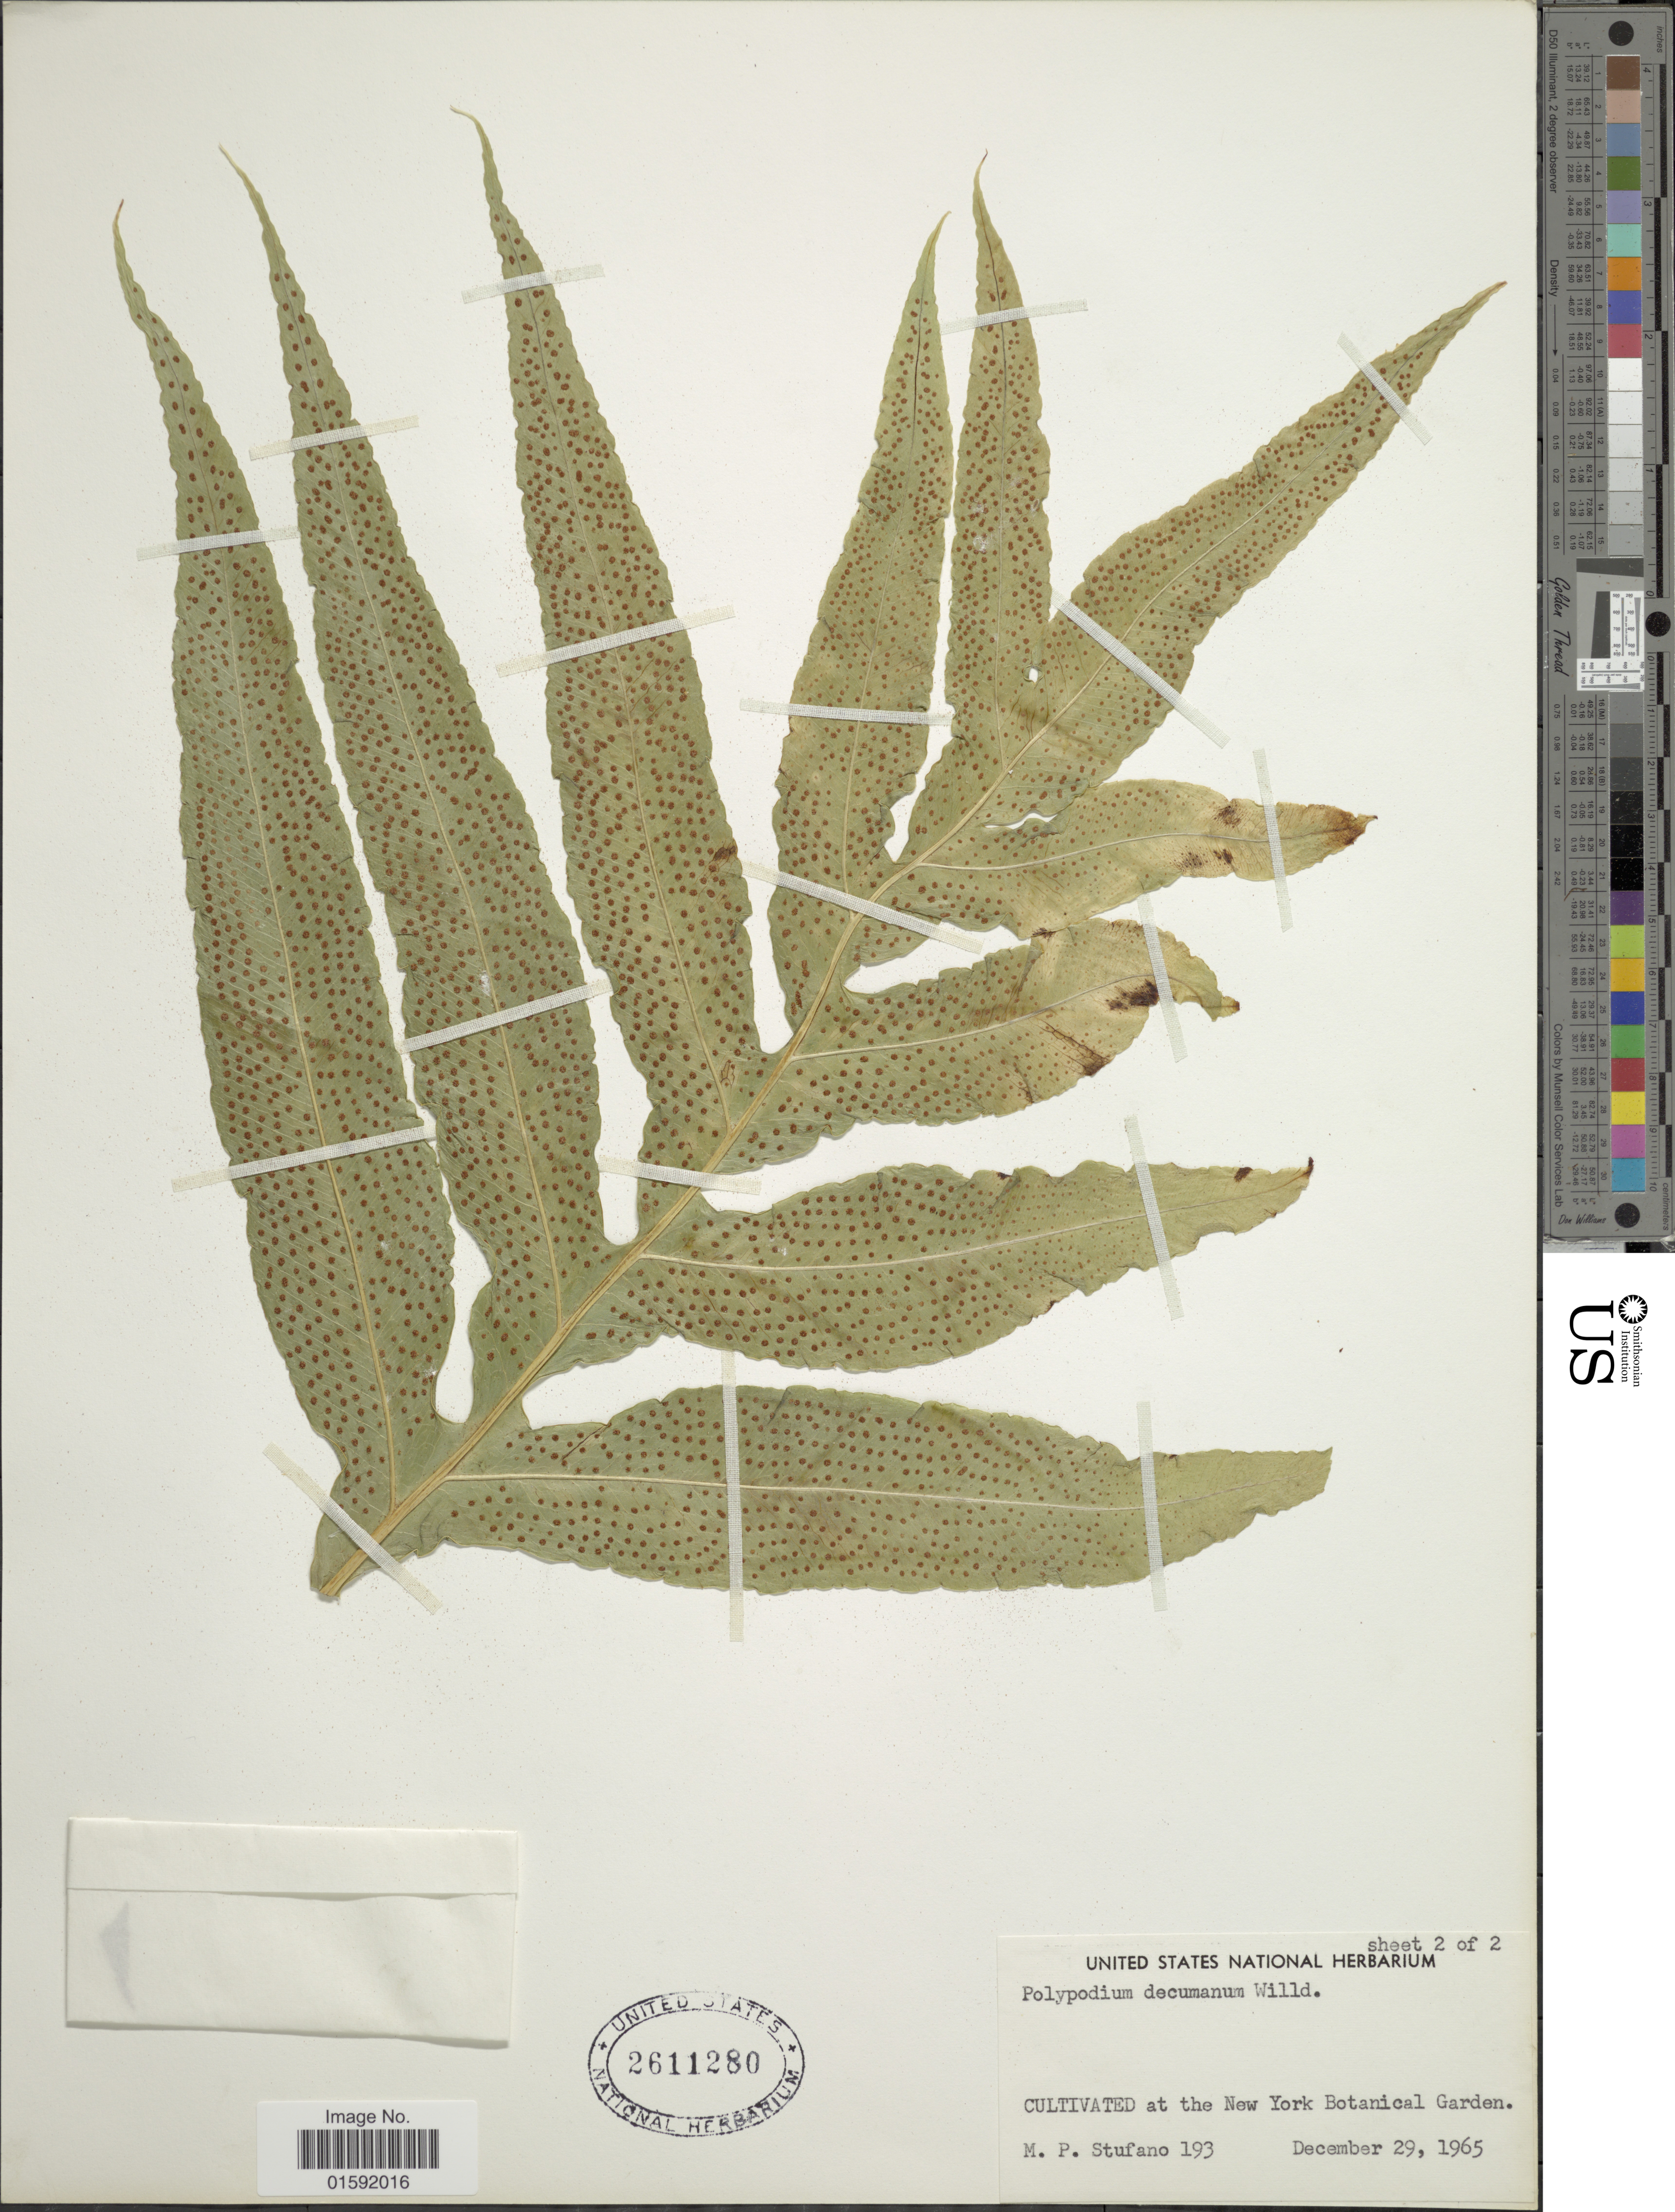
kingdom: Plantae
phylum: Tracheophyta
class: Polypodiopsida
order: Polypodiales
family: Polypodiaceae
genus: Phlebodium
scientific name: Phlebodium decumanum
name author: (Willd.) J. Sm.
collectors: M. Stufano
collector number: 193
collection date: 1965-12-26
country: United States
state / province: New York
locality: New York Botanical Gardens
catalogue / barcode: US 2611280